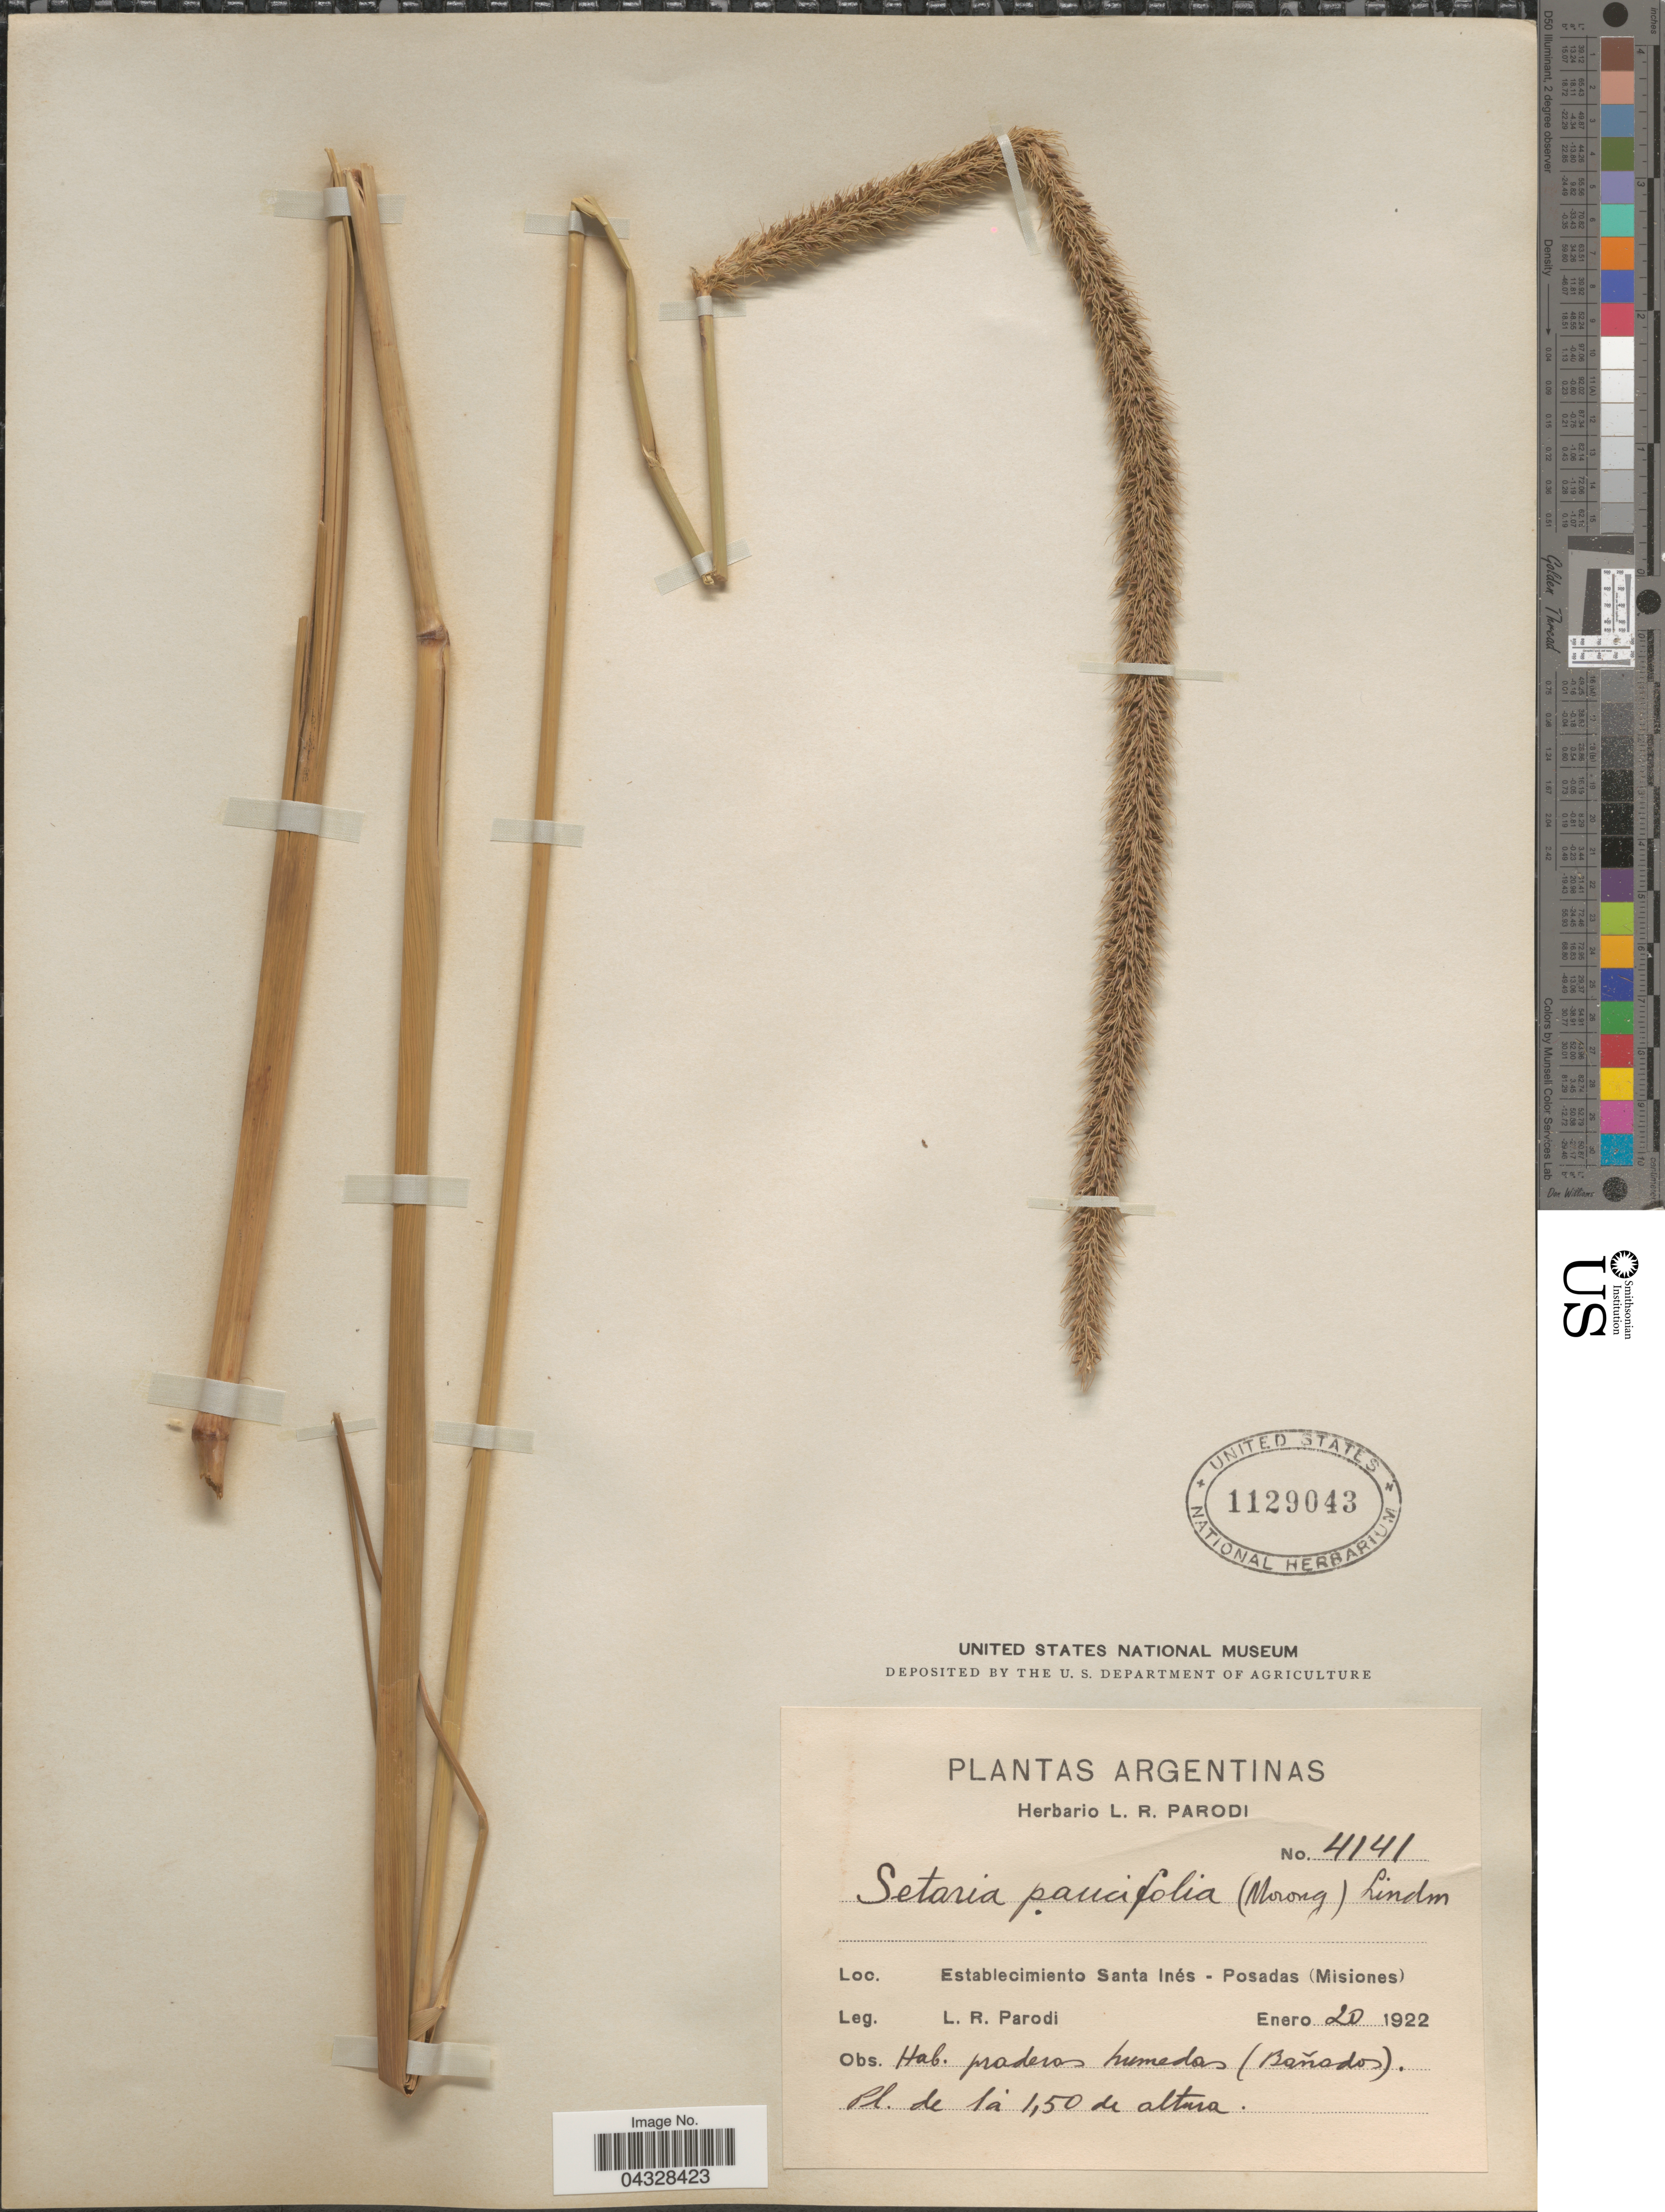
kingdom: Plantae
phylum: Tracheophyta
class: Liliopsida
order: Poales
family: Poaceae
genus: Setaria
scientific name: Setaria paucifolia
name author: (Morong) Lindm.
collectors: L. R. Parodi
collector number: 4141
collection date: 1922-01-20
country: Argentina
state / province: Misiones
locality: Establecimiento Santa Inés-Posadas.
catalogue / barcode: US 1129043